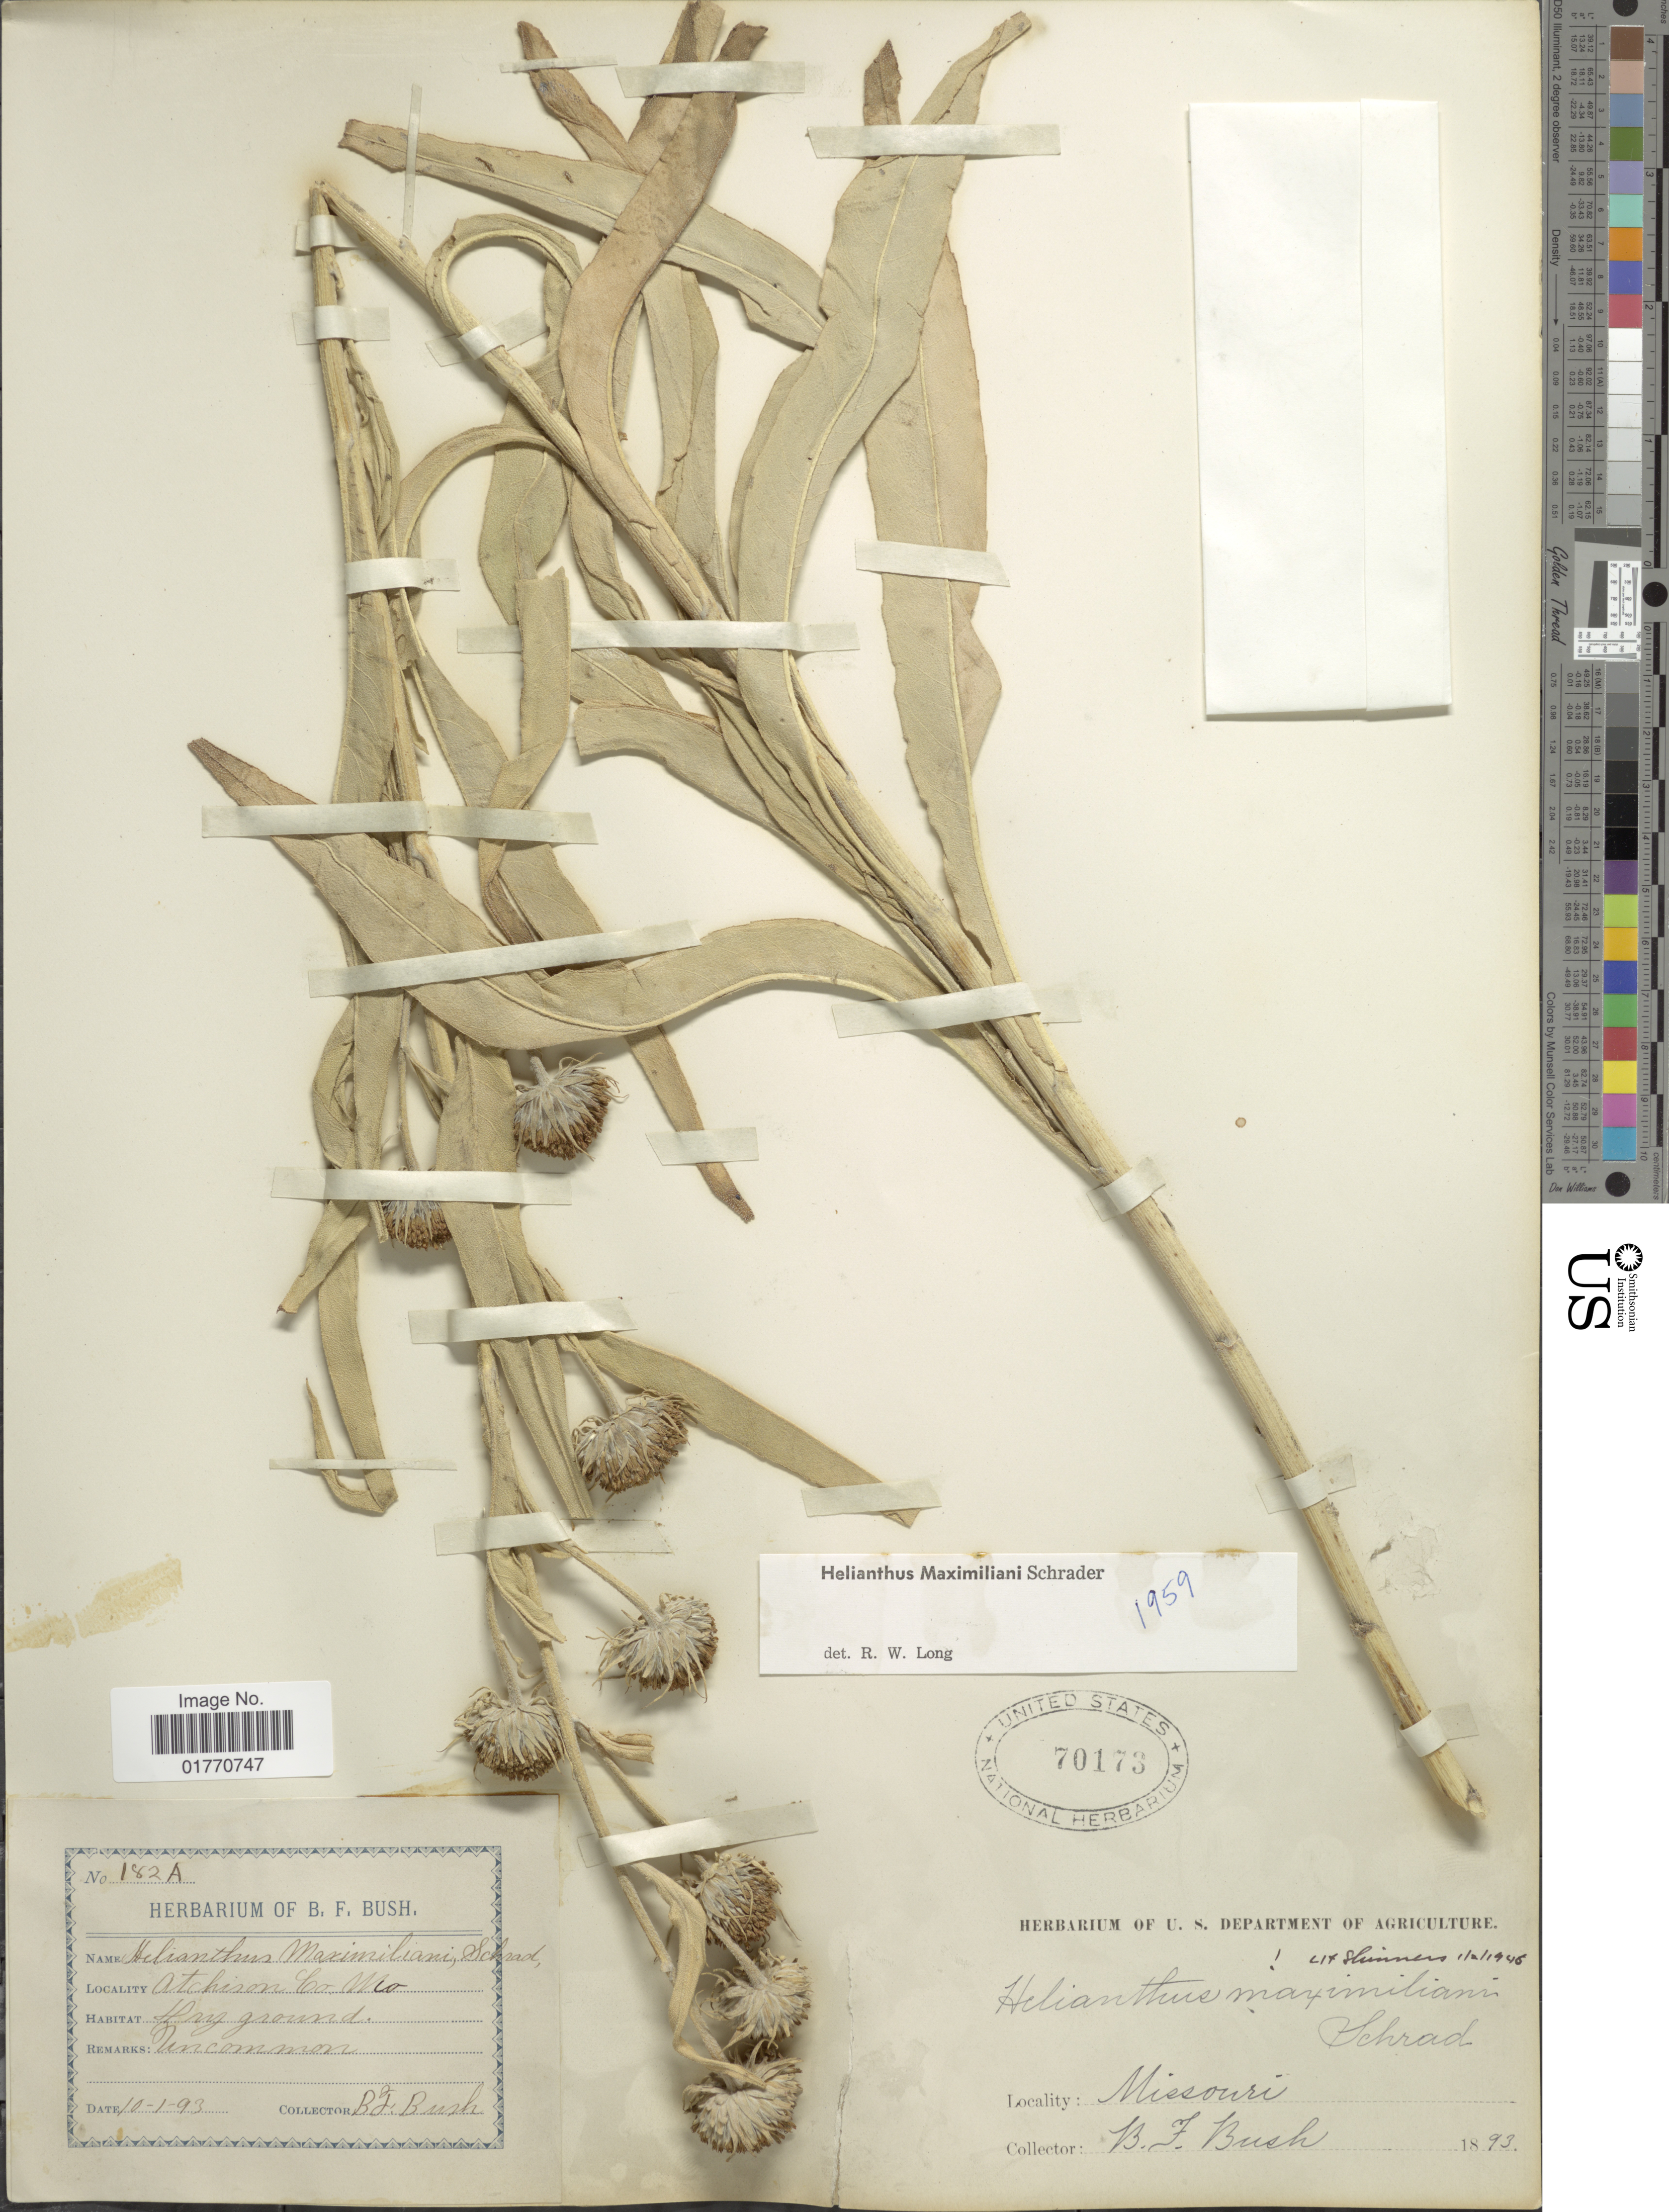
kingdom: Plantae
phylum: Tracheophyta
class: Magnoliopsida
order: Asterales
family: Asteraceae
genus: Helianthus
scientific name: Helianthus maximiliani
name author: Schrad.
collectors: B. F. Bush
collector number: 182A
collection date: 1893-10-01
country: United States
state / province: Missouri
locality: Atchison Co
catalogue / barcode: US 70173